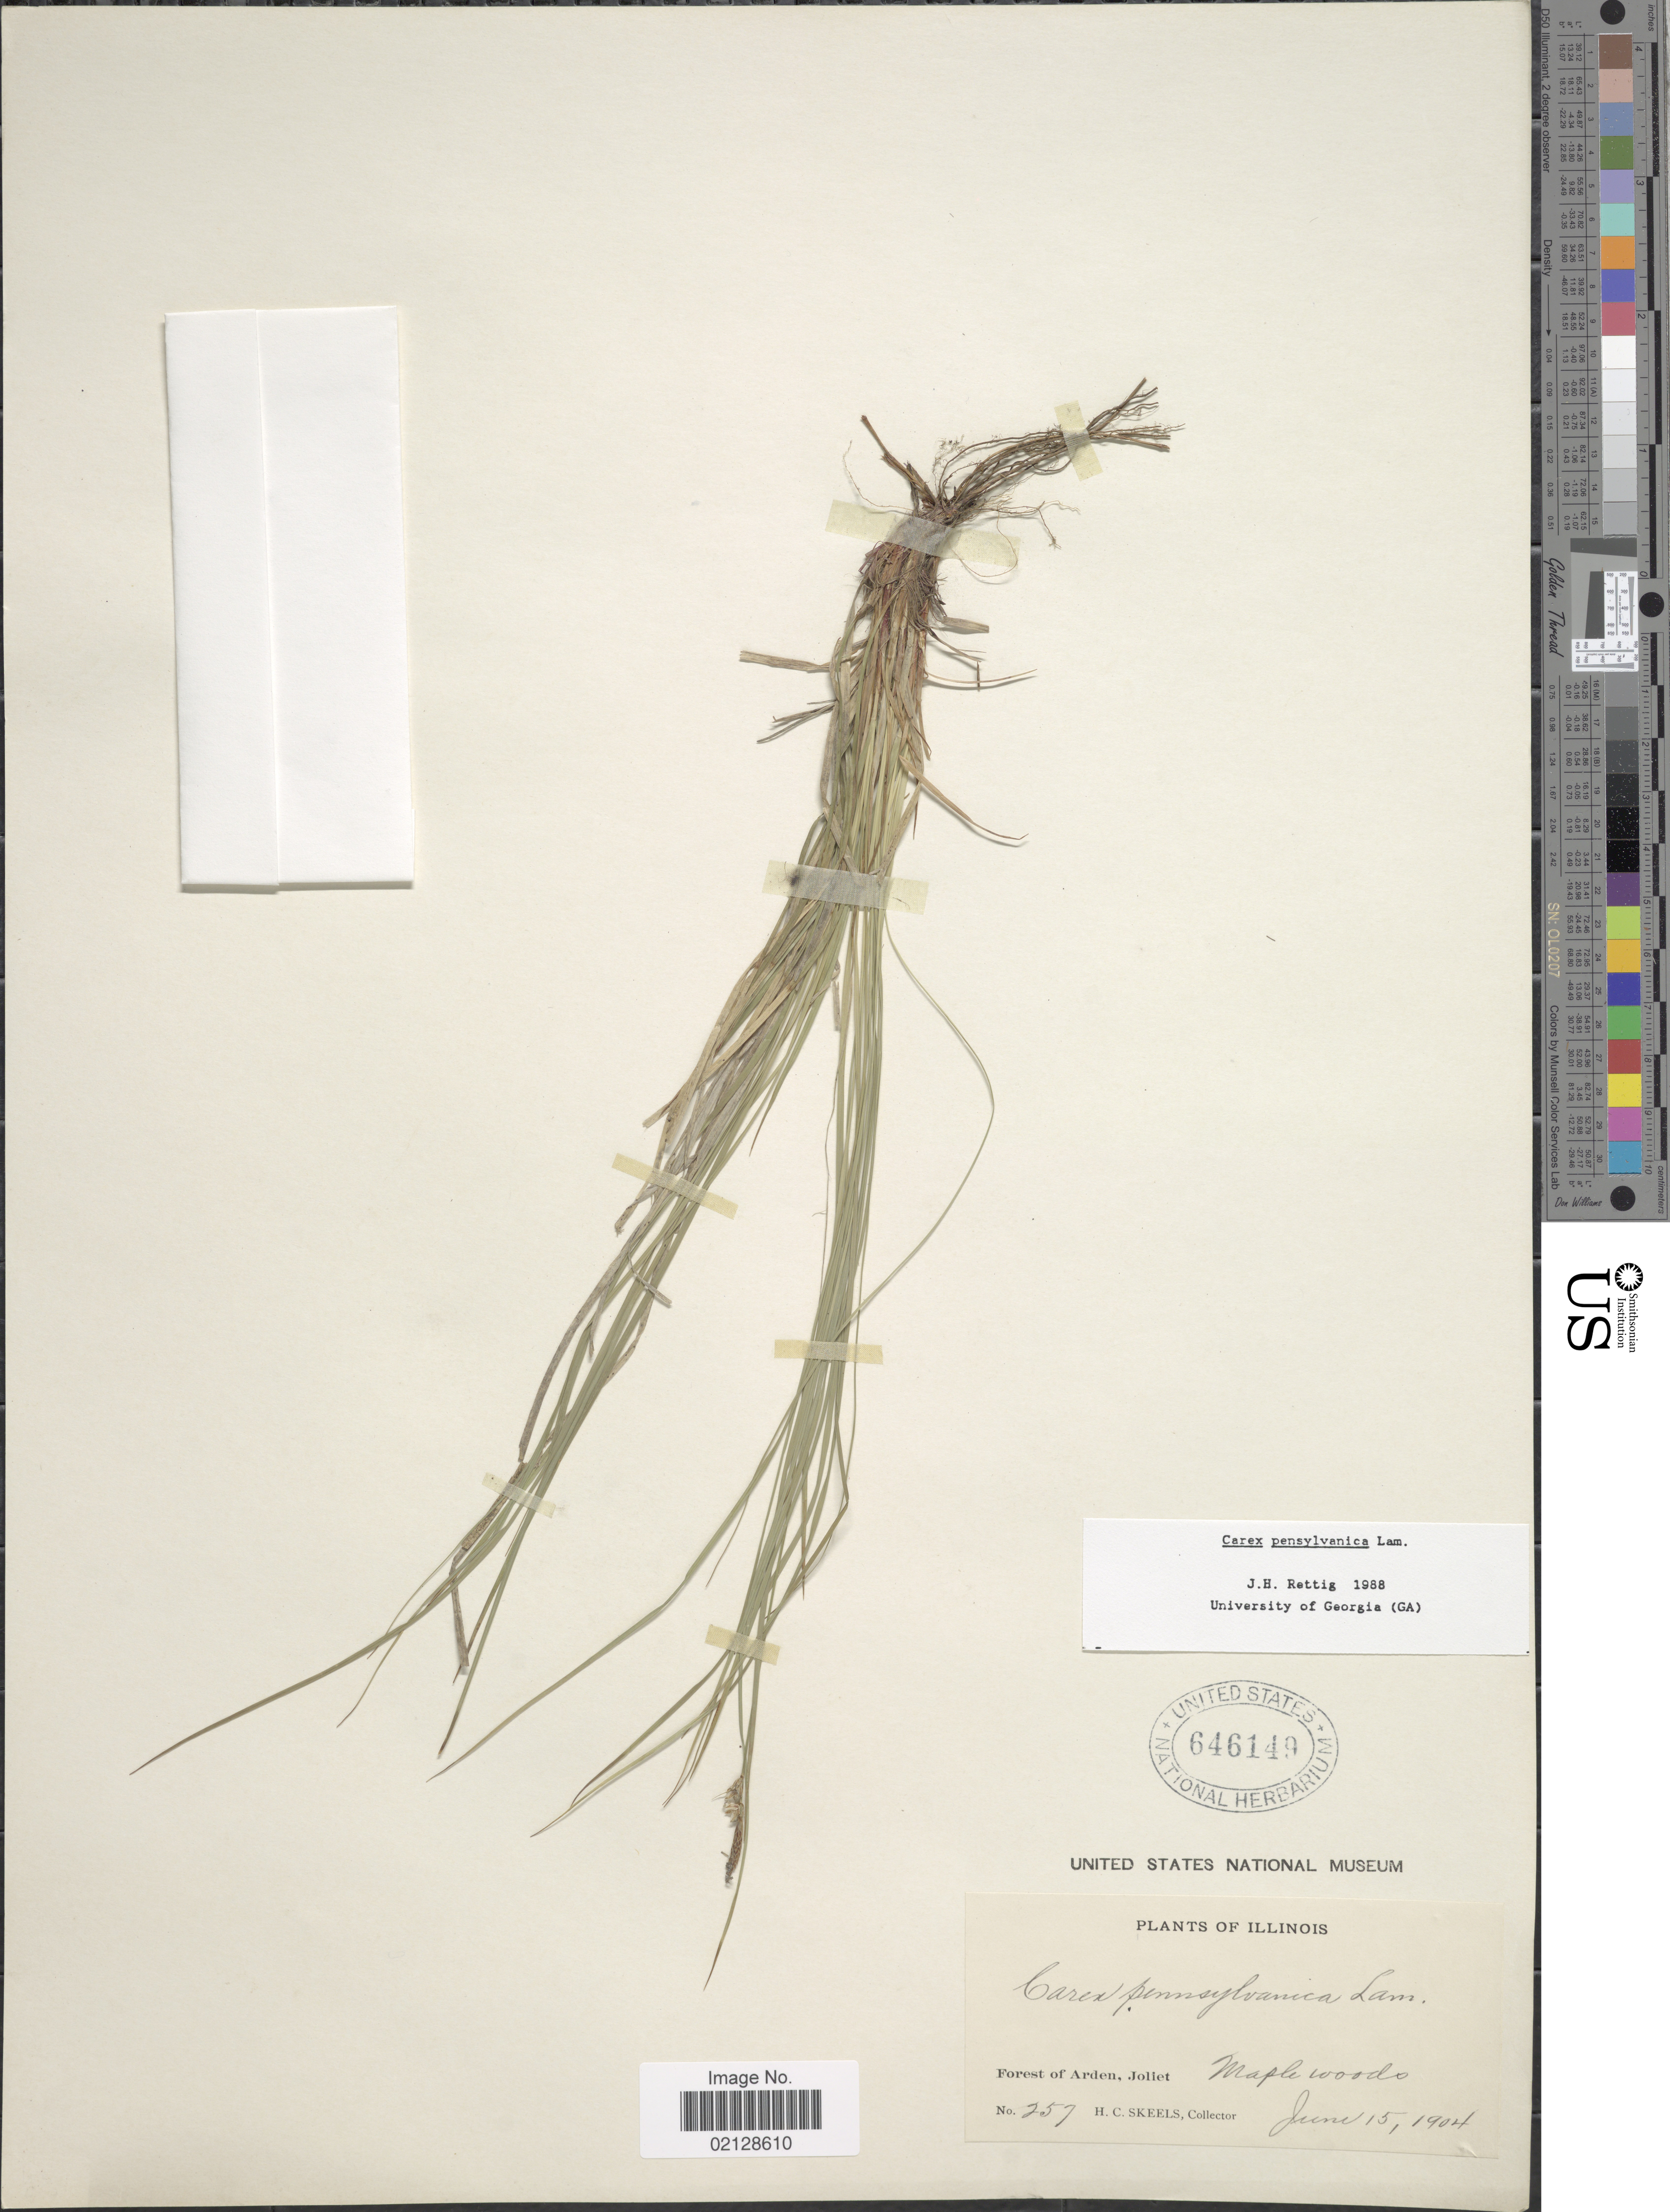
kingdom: Plantae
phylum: Tracheophyta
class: Liliopsida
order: Poales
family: Cyperaceae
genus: Carex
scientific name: Carex pensylvanica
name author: Lam.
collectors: H. Skeels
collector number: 257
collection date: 1904-06-15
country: United States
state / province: Illinois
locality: Forest of Arden, Jolier, Maple woods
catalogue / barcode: US 646149